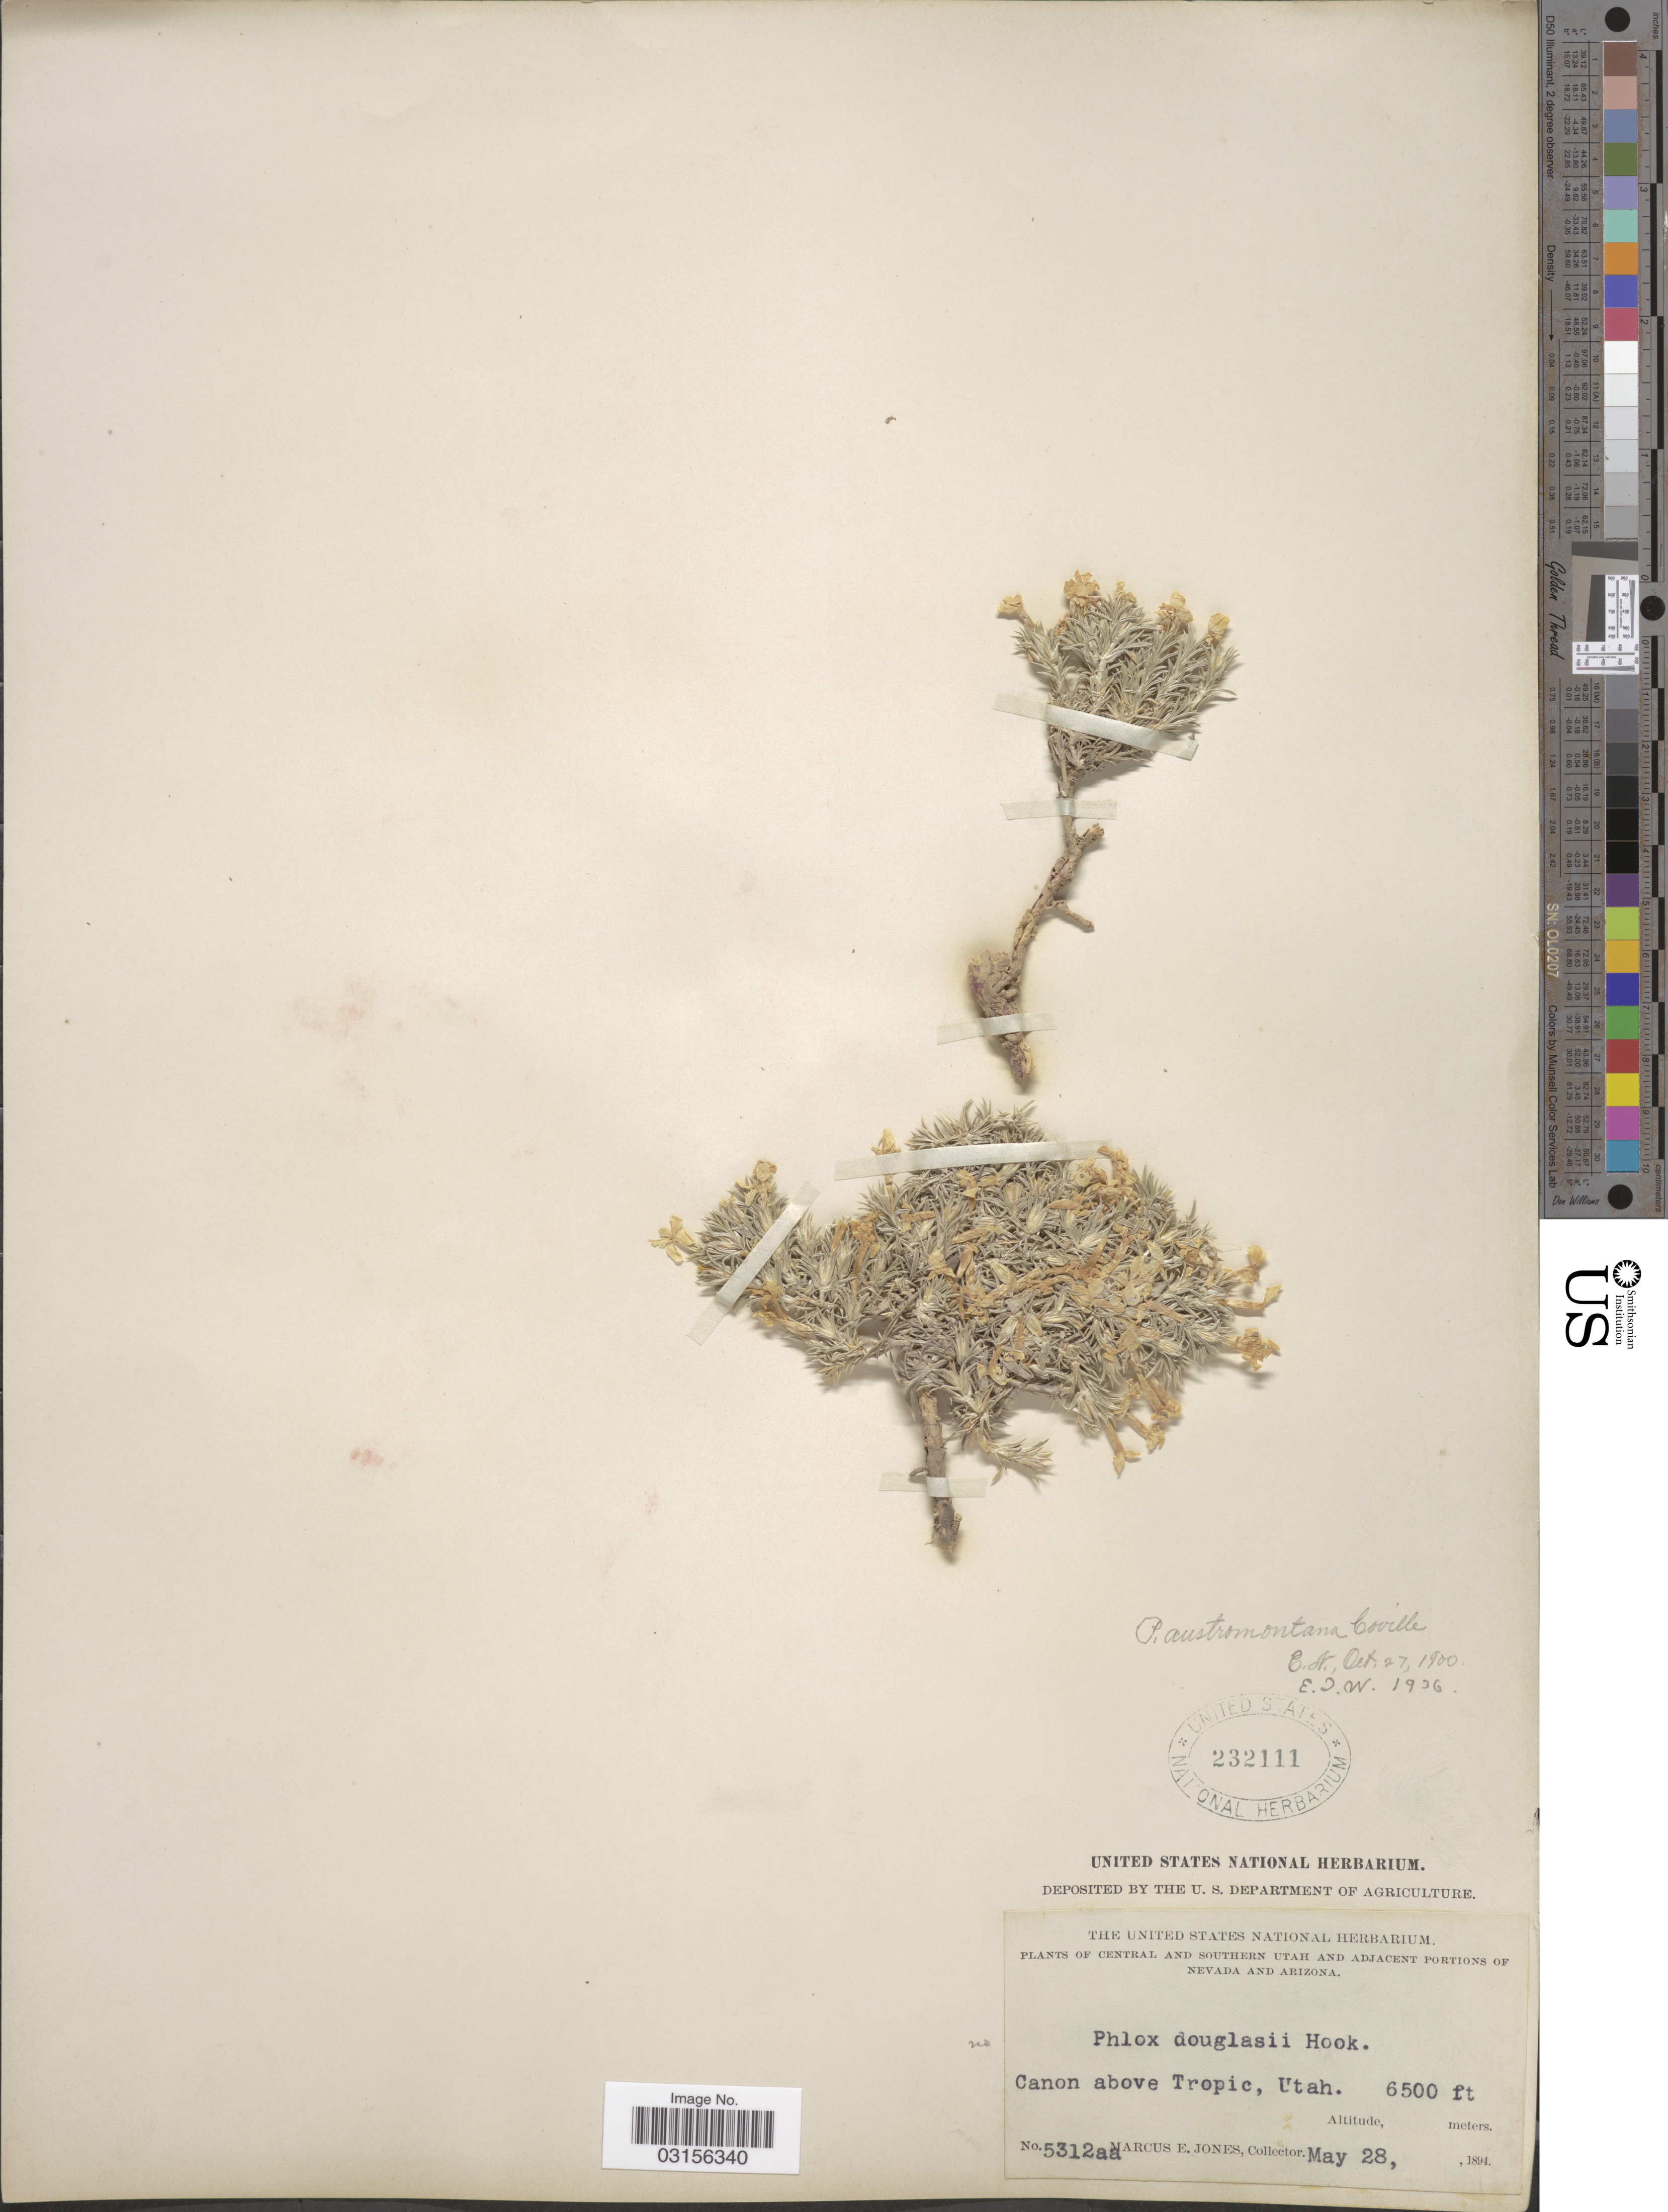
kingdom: Plantae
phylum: Tracheophyta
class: Magnoliopsida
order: Ericales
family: Polemoniaceae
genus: Phlox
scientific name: Phlox austromontana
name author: Coville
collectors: M. E. Jones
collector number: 5312aa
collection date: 1894-05-28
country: United States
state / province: Utah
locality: Central and southern Utah. Canon above Tropic.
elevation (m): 1981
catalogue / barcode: US 232111